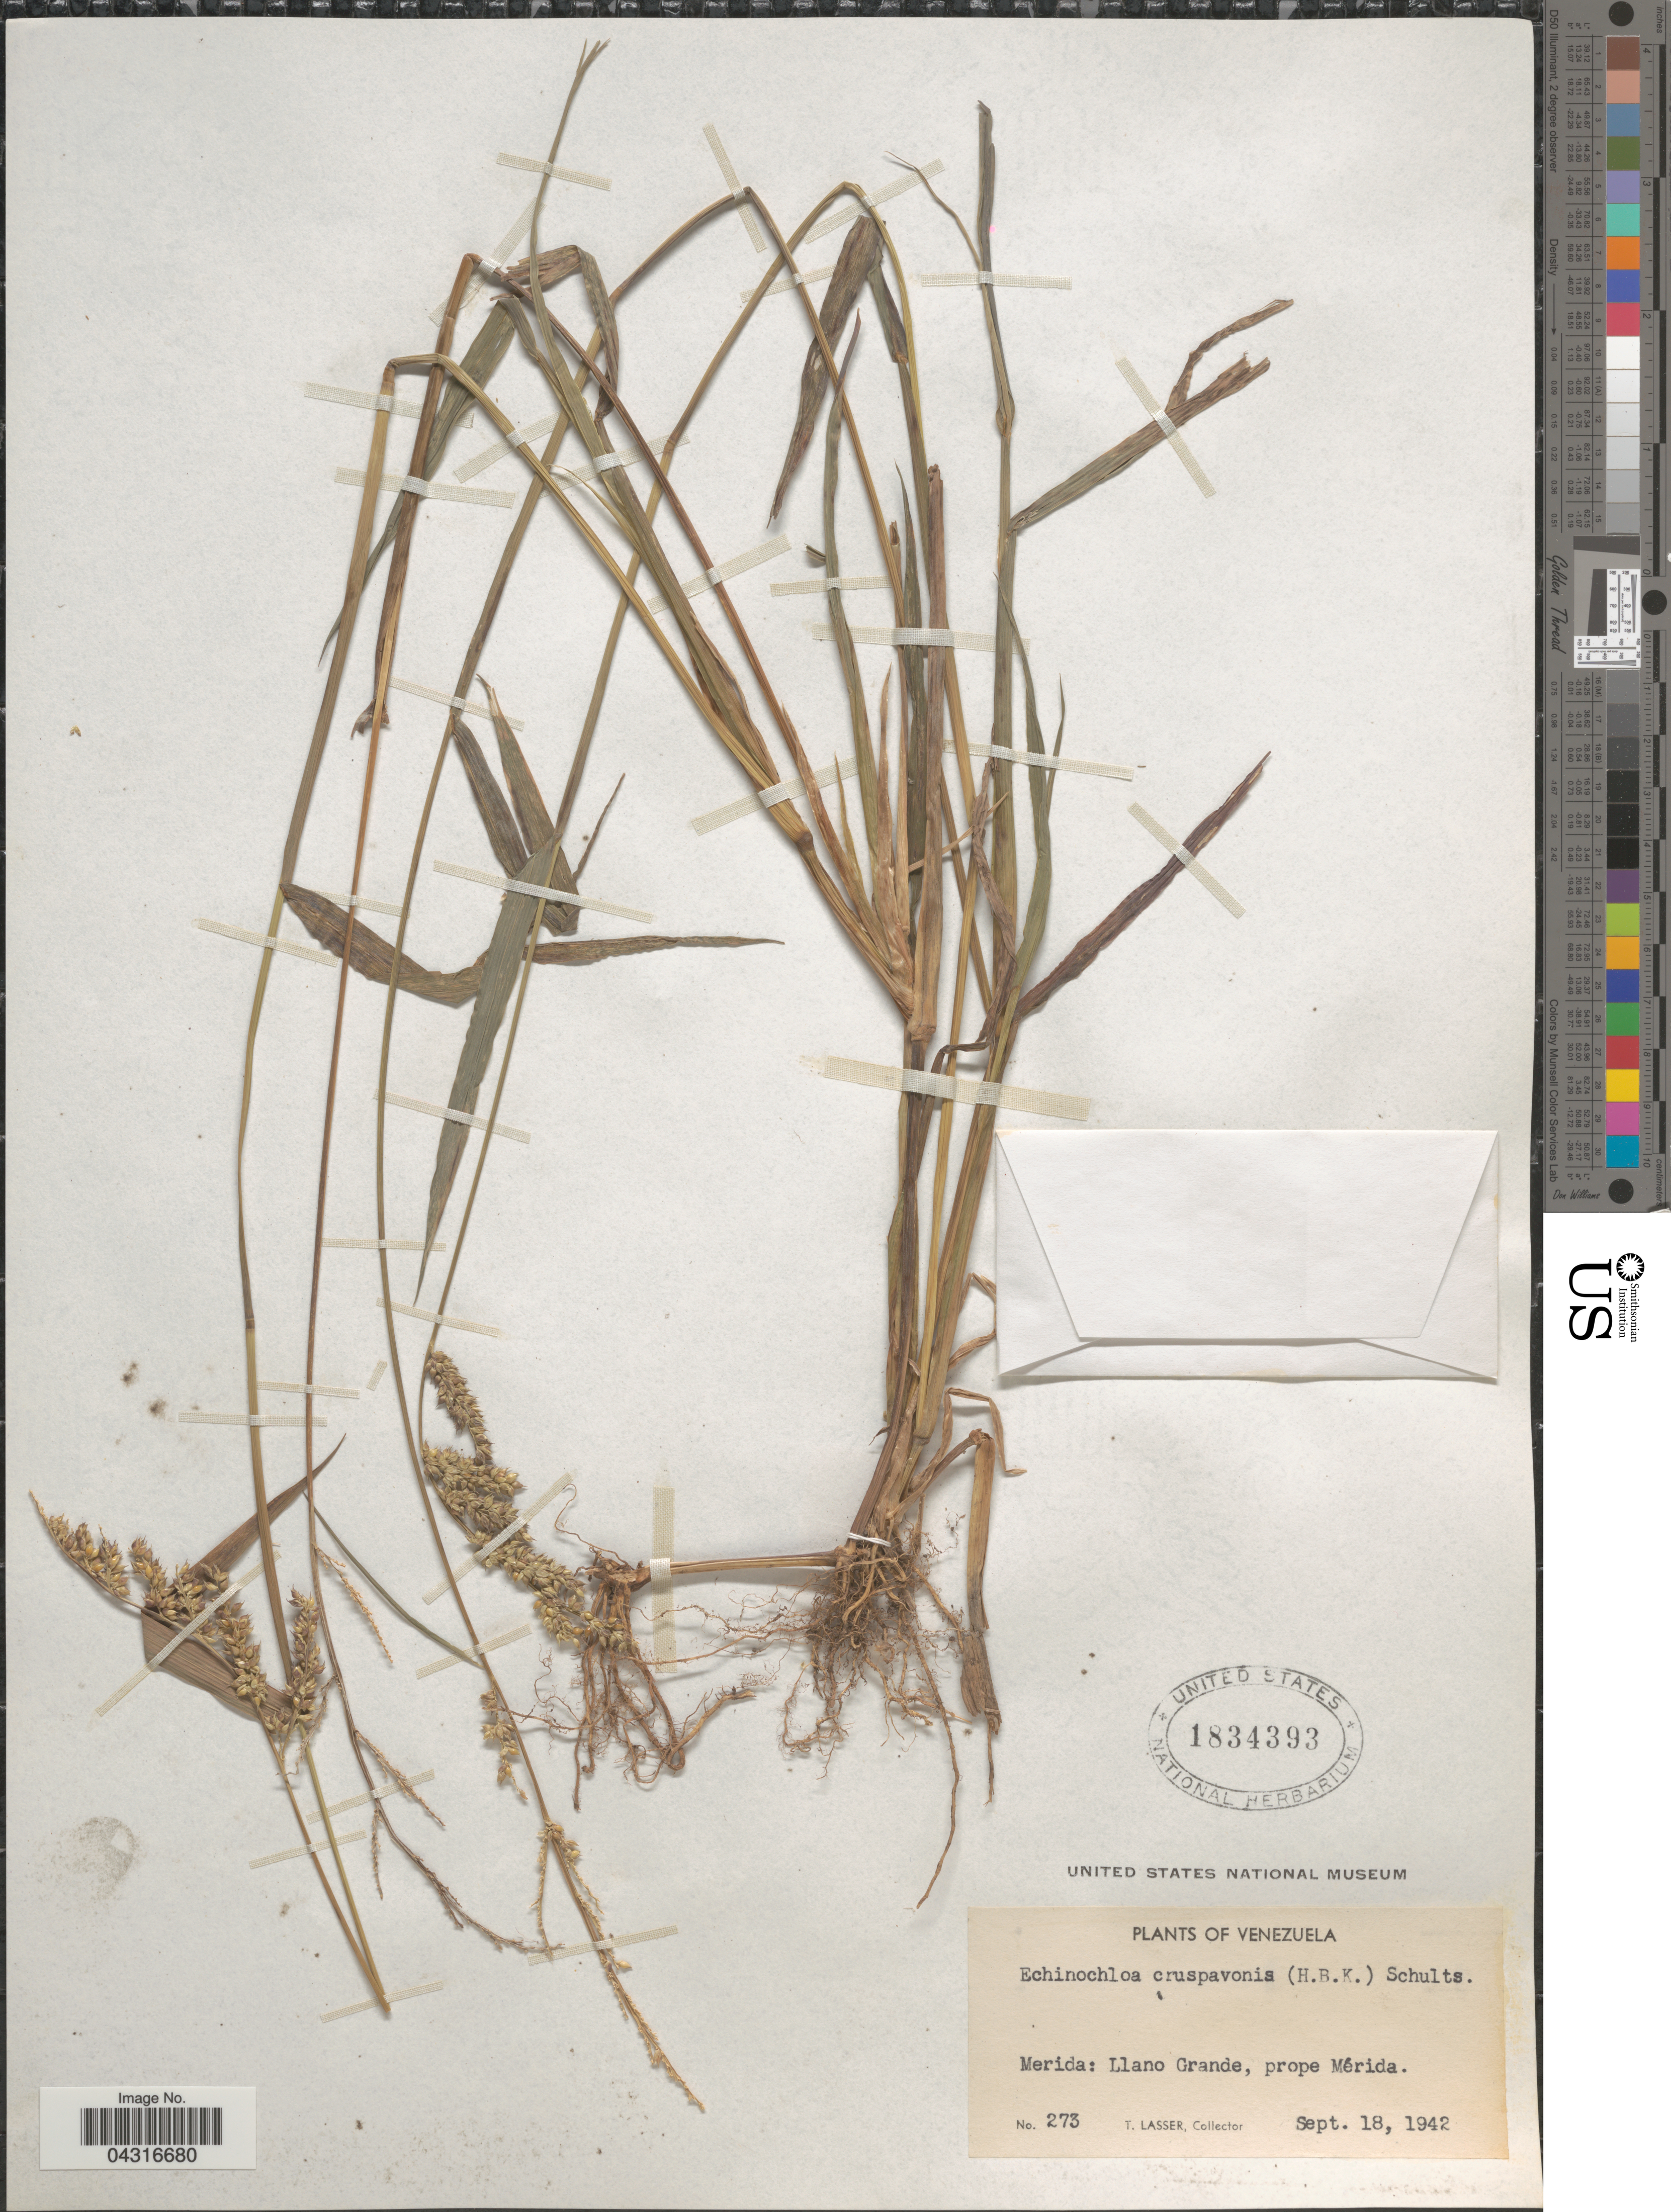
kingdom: Plantae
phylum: Tracheophyta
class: Liliopsida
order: Poales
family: Poaceae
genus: Echinochloa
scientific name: Echinochloa crus-pavonis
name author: (Kunth) Schult.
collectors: T. Lasser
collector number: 273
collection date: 1942-09-18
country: Venezuela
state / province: Merida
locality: Llano Grande, prope Mérida.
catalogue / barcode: US 1834393